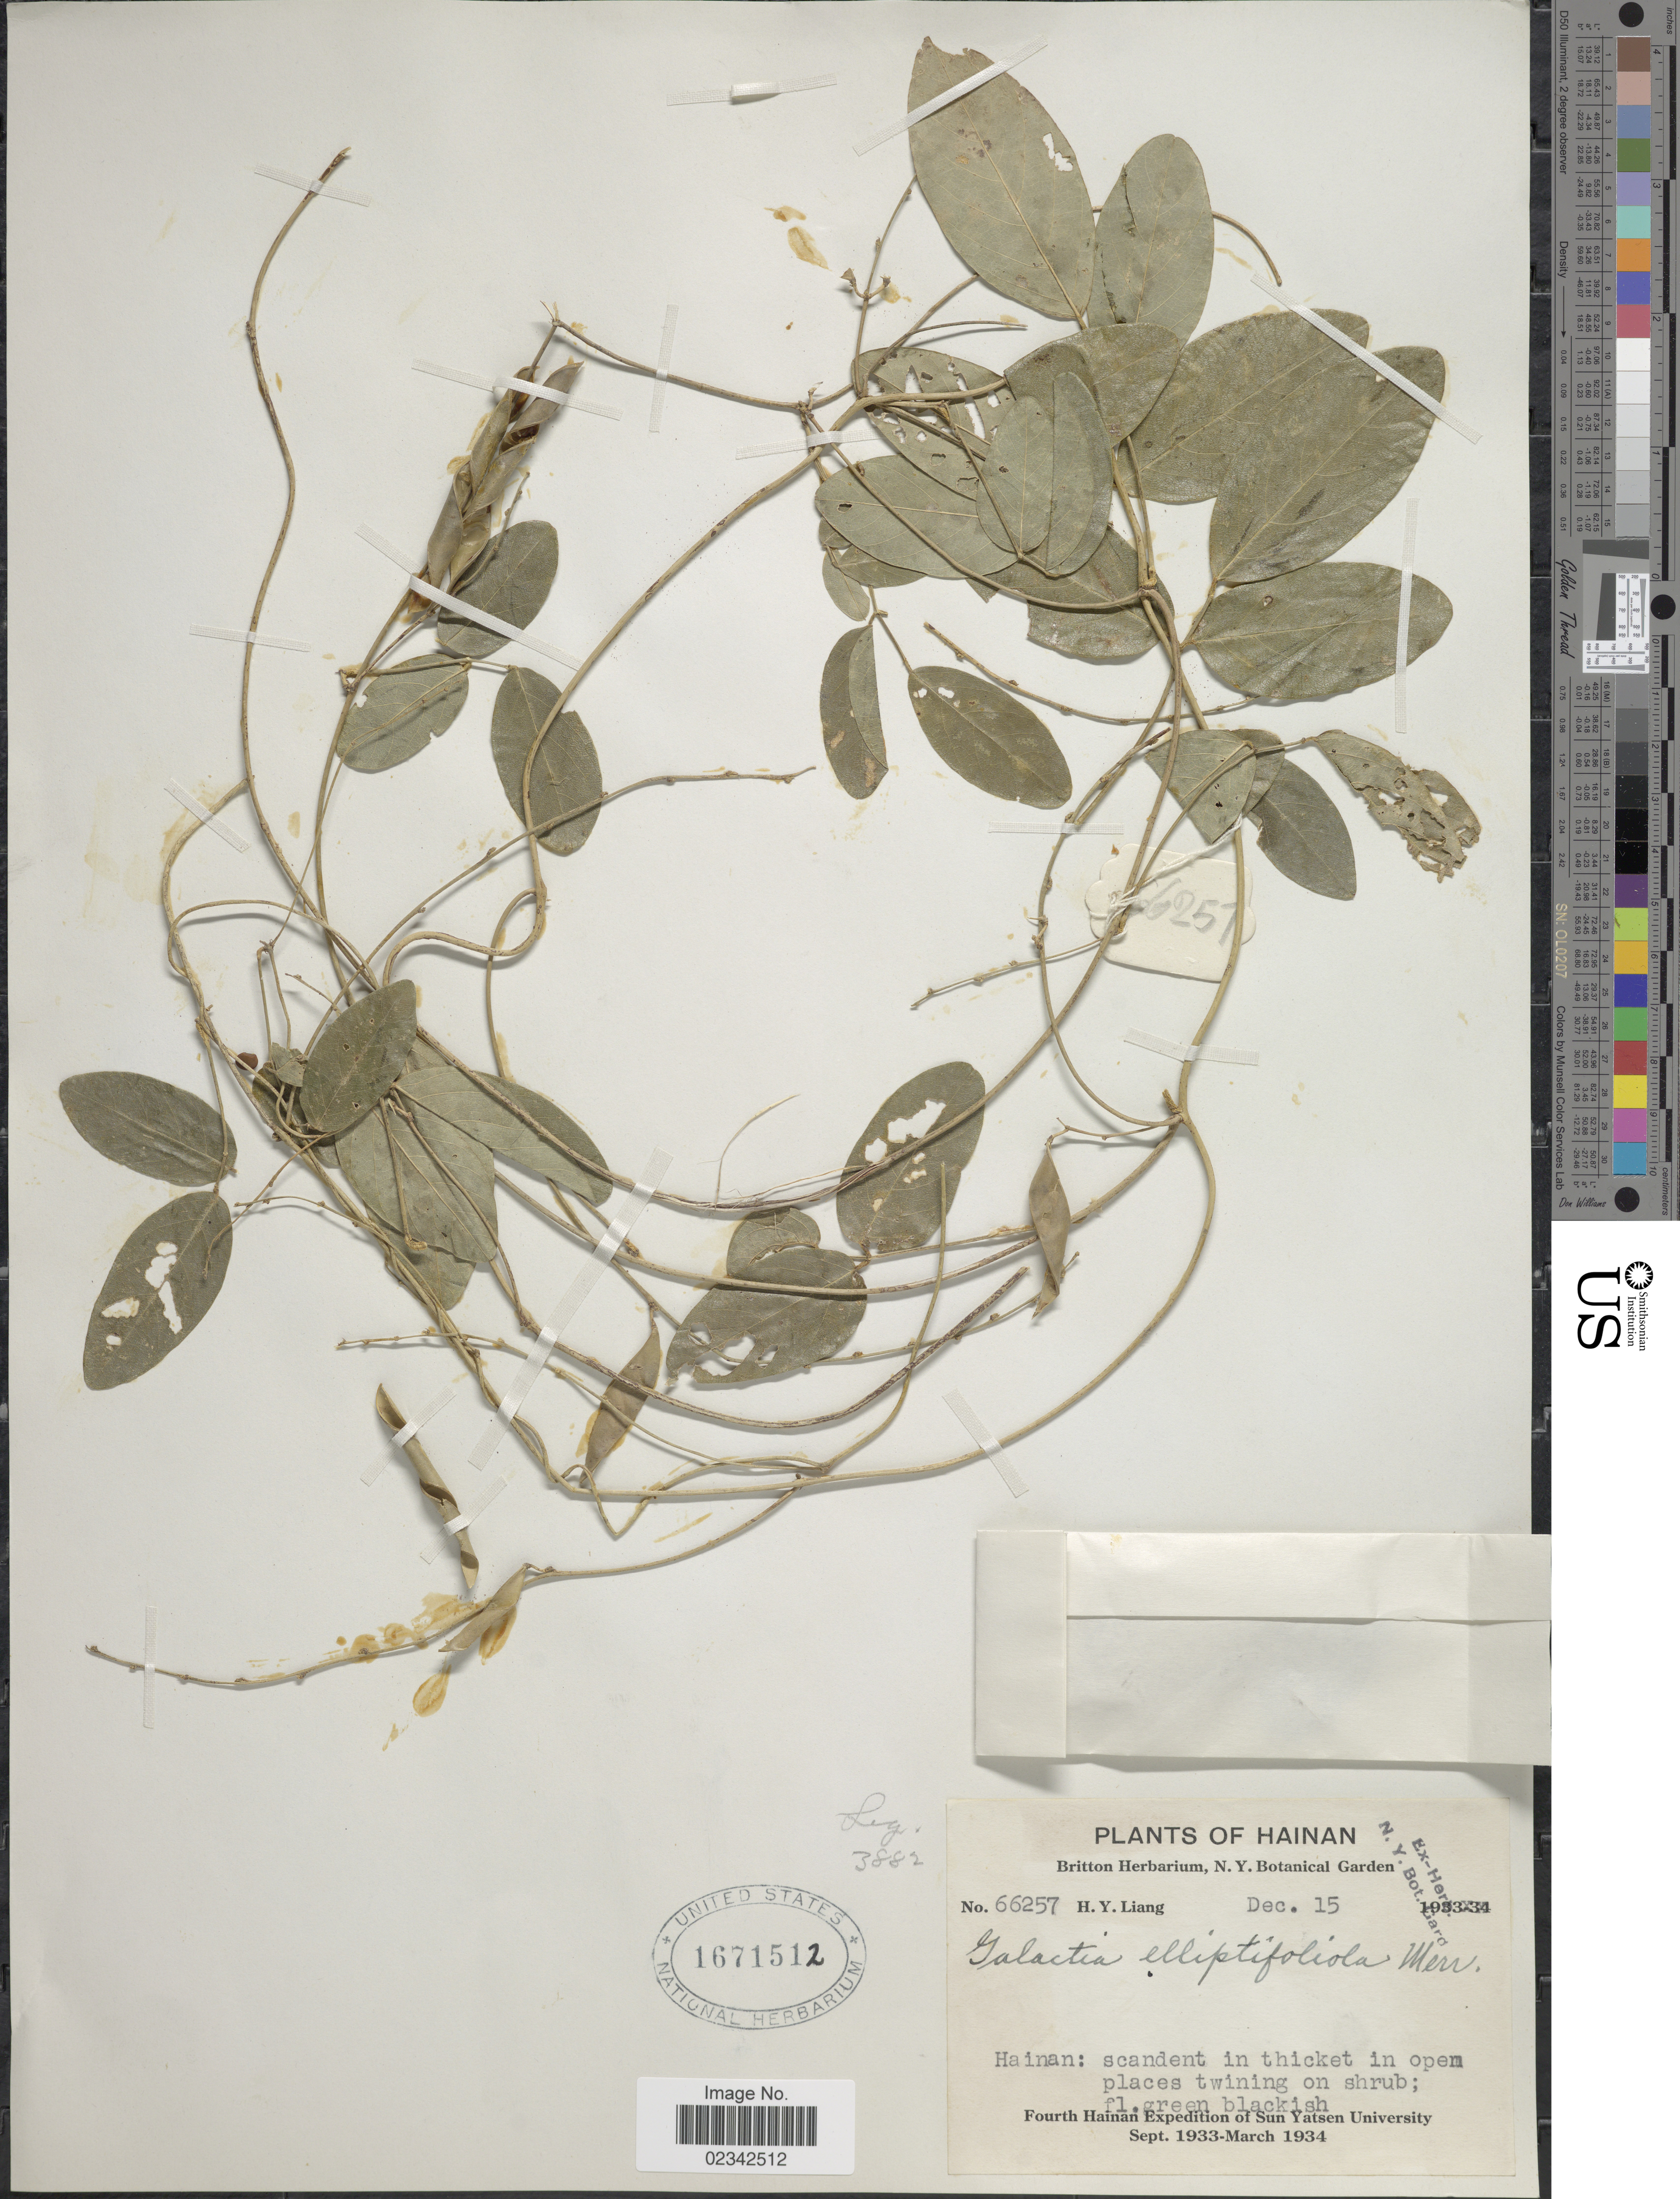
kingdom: Plantae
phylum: Tracheophyta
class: Magnoliopsida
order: Fabales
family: Fabaceae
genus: Galactia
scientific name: Galactia elliptifoliola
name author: Merr.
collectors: H. Y. Liang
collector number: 66257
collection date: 1933-12-15/1934-12-15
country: China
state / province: Hainan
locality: Scandent in thicket in open place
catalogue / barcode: US 1671512